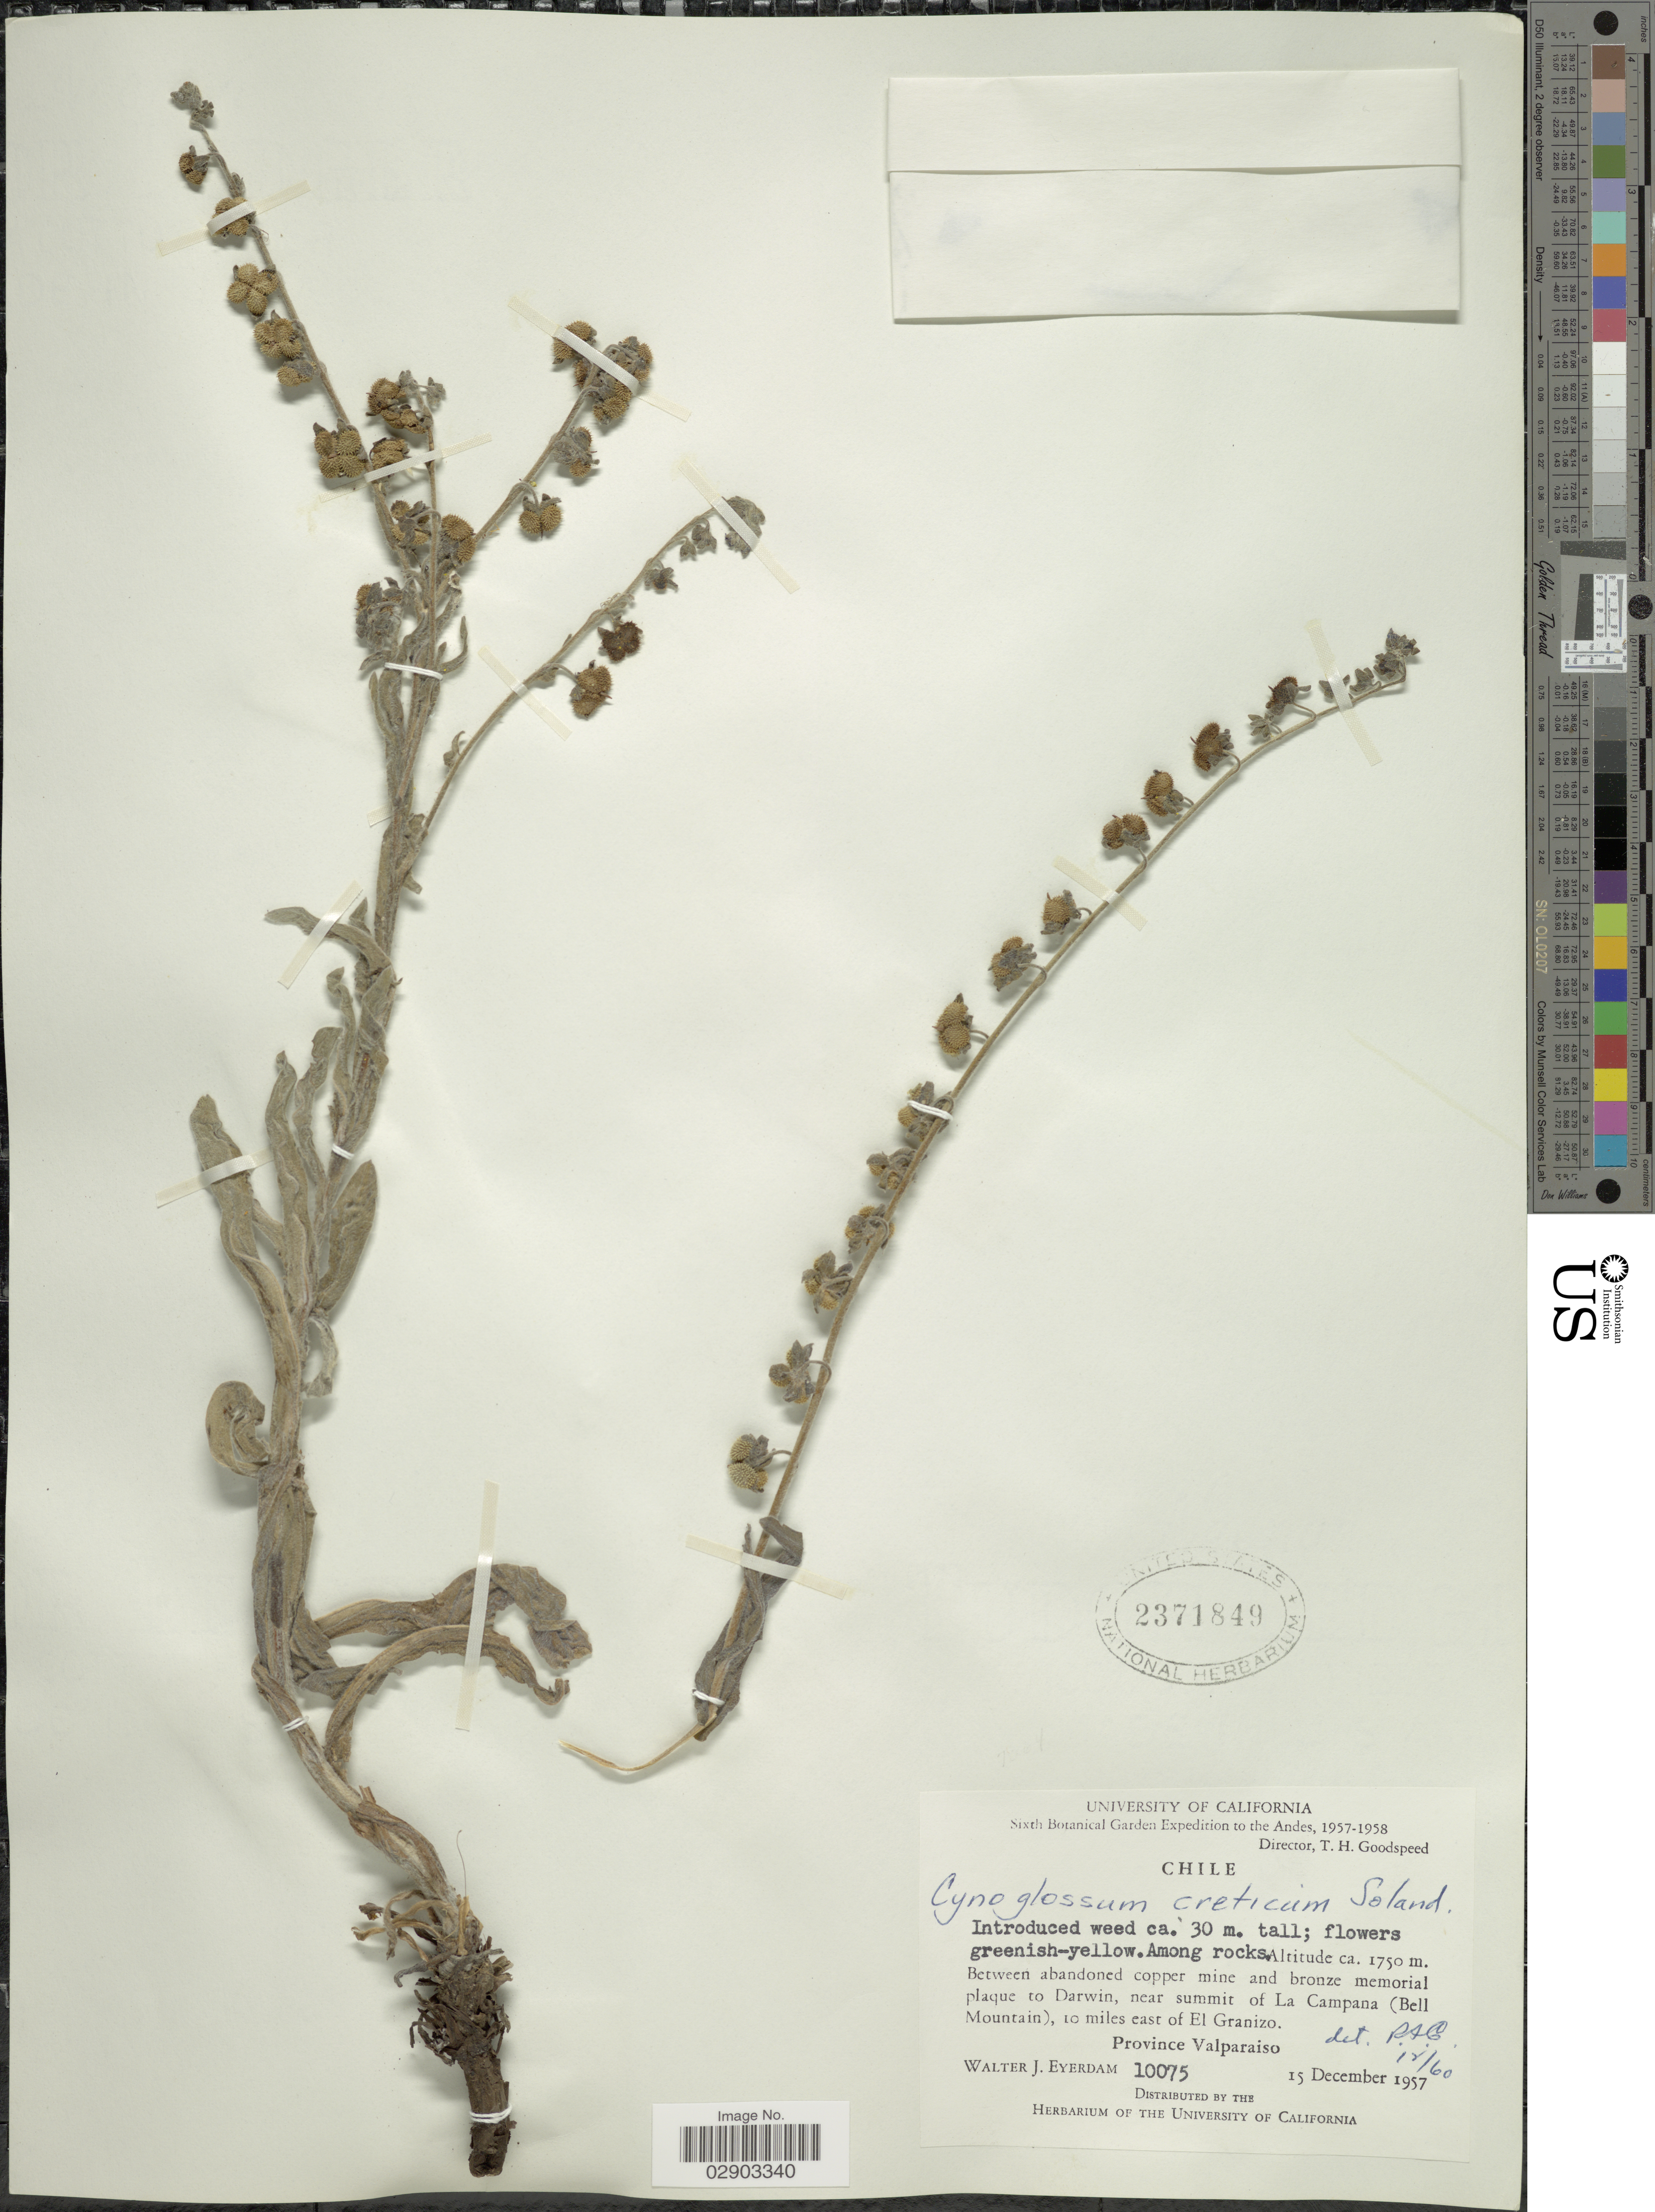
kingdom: Plantae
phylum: Tracheophyta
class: Magnoliopsida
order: Boraginales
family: Boraginaceae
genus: Cynoglossum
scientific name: Cynoglossum creticum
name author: Mill.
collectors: W. J. Eyerdam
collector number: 10075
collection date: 1957-12-15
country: Chile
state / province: Valparaíso (V)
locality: Andes. Between abandoned copper mine and bronze memorial plaque to Darwin, near summit of La Campana (Bell Mountain), 10 miles east of El Granizo.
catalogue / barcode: US 2371849